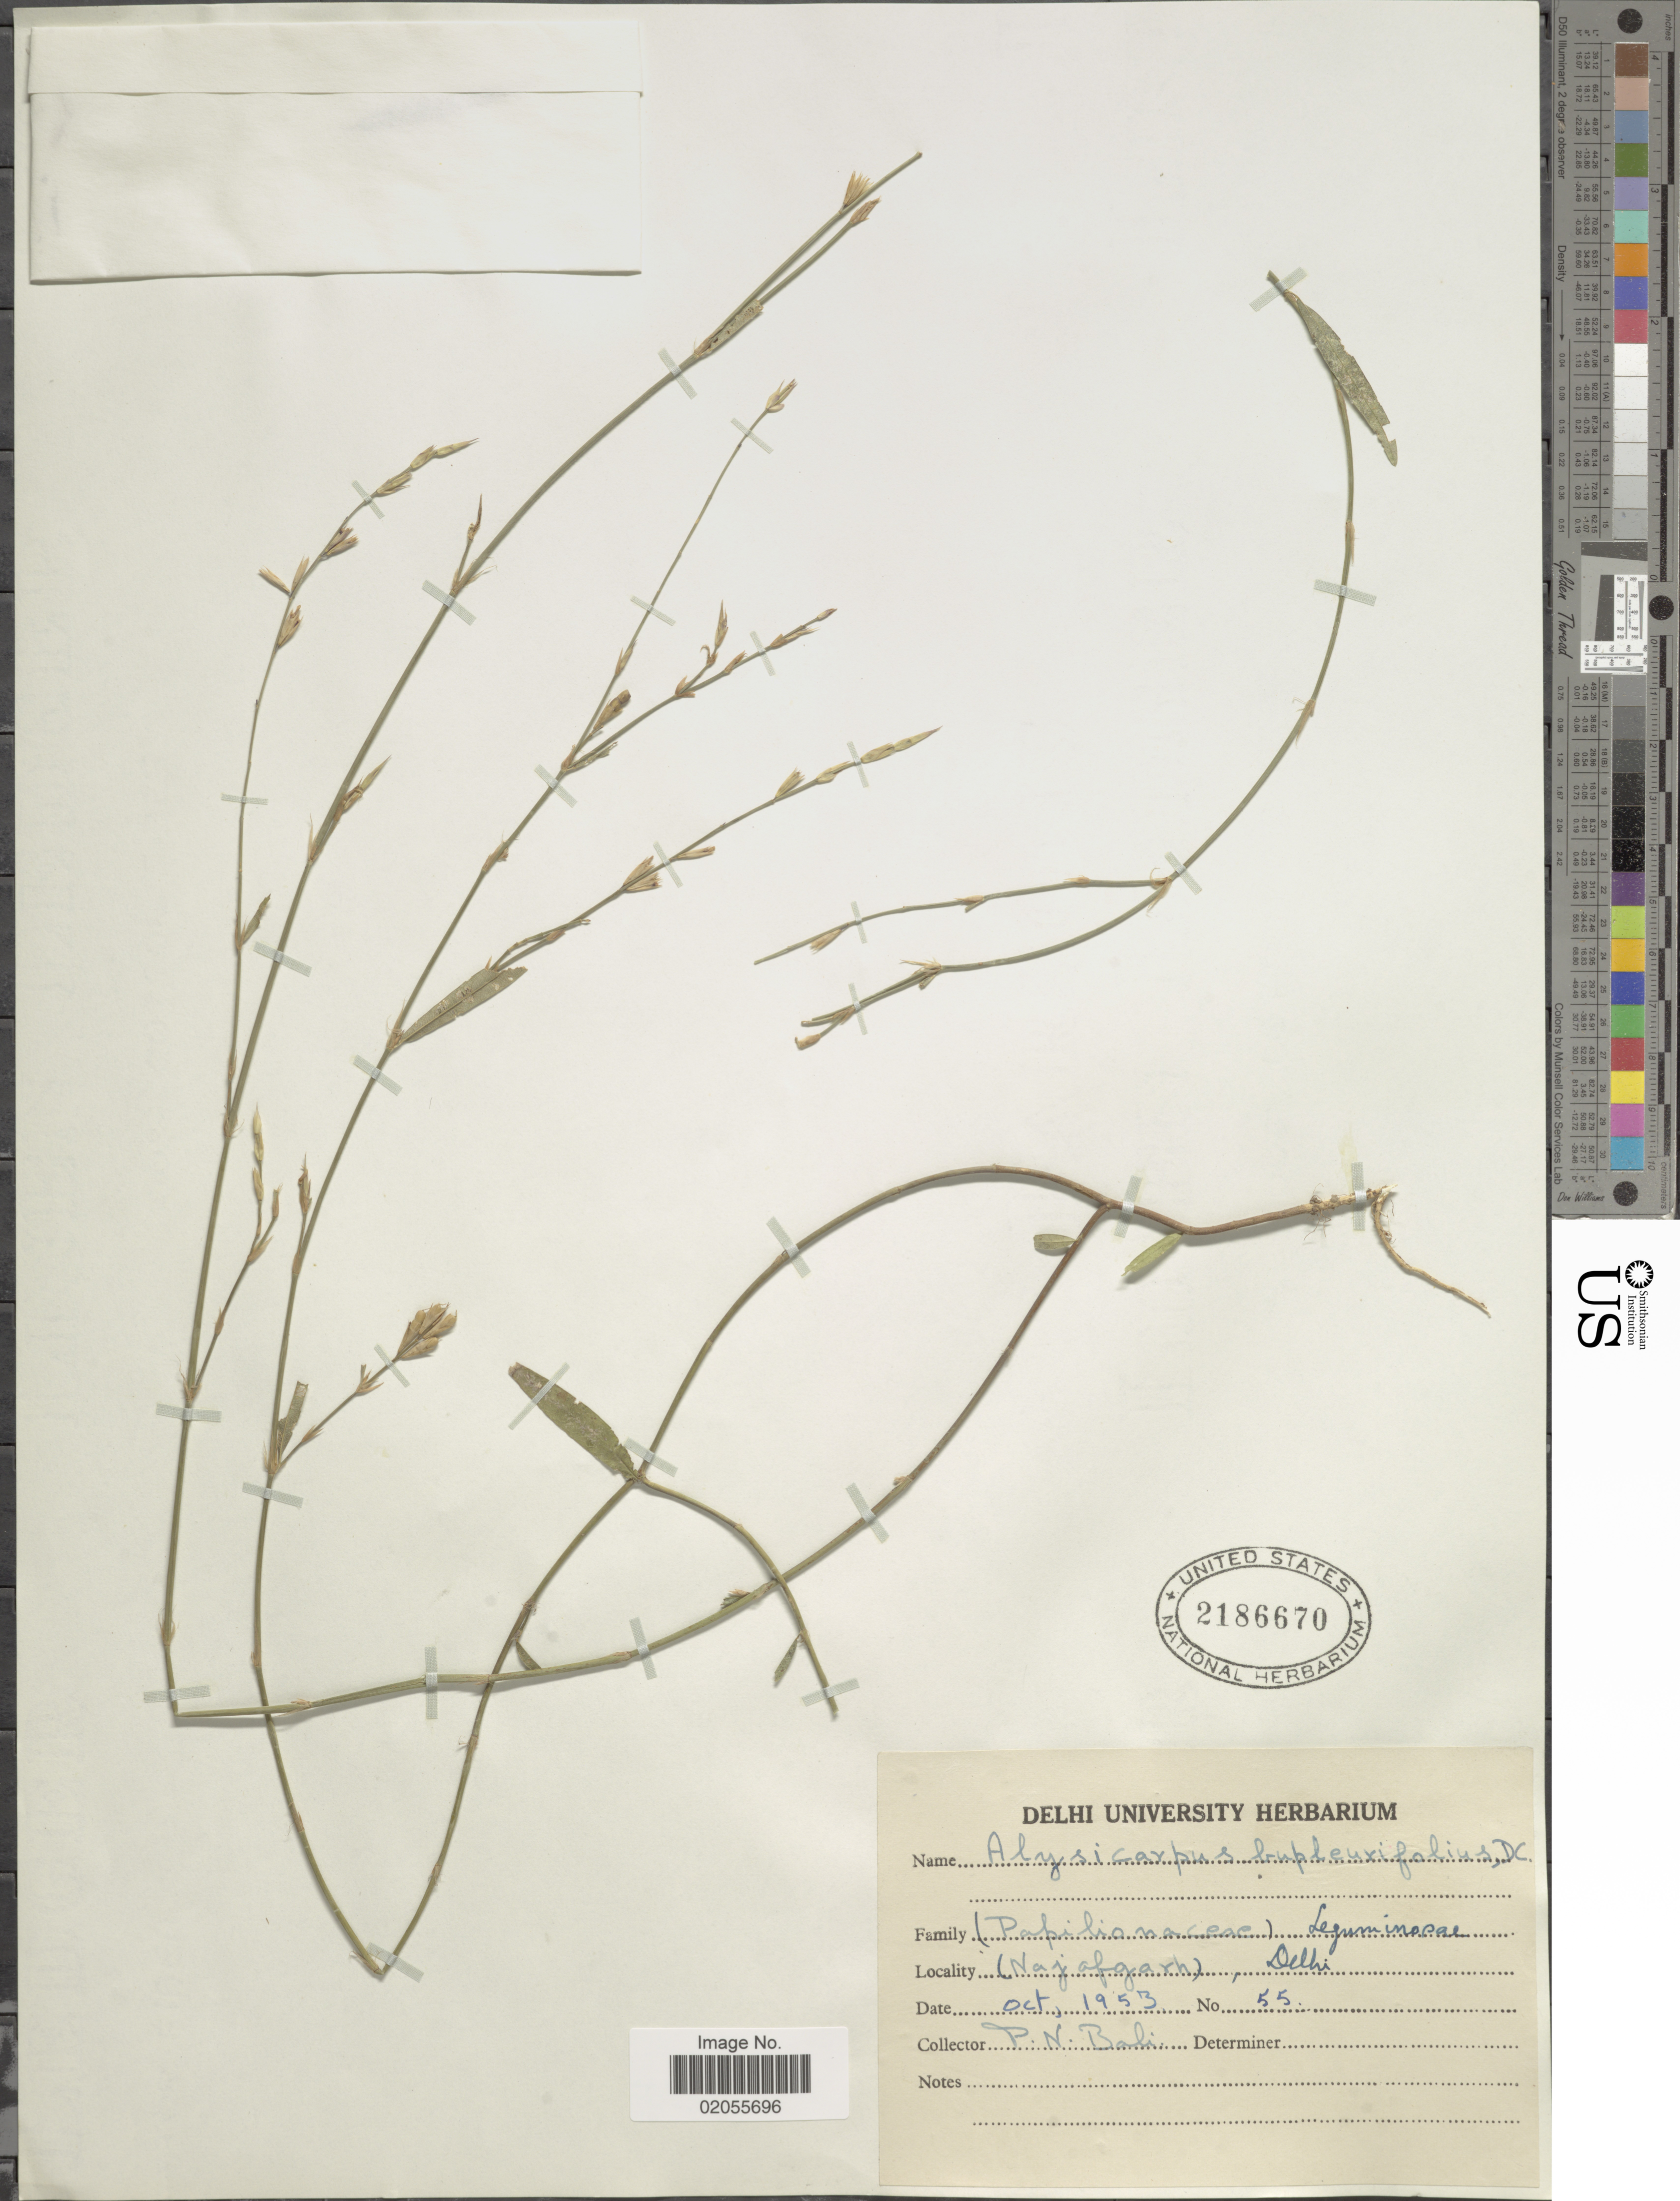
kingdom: Plantae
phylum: Tracheophyta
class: Magnoliopsida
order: Fabales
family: Fabaceae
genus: Alysicarpus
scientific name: Alysicarpus bupleurifolius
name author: (L.) DC.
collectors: P. Bali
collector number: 55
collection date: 1953-10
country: India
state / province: Delhi, Capital Territory of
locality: (Najafgarh), Delhi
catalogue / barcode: US 2186670